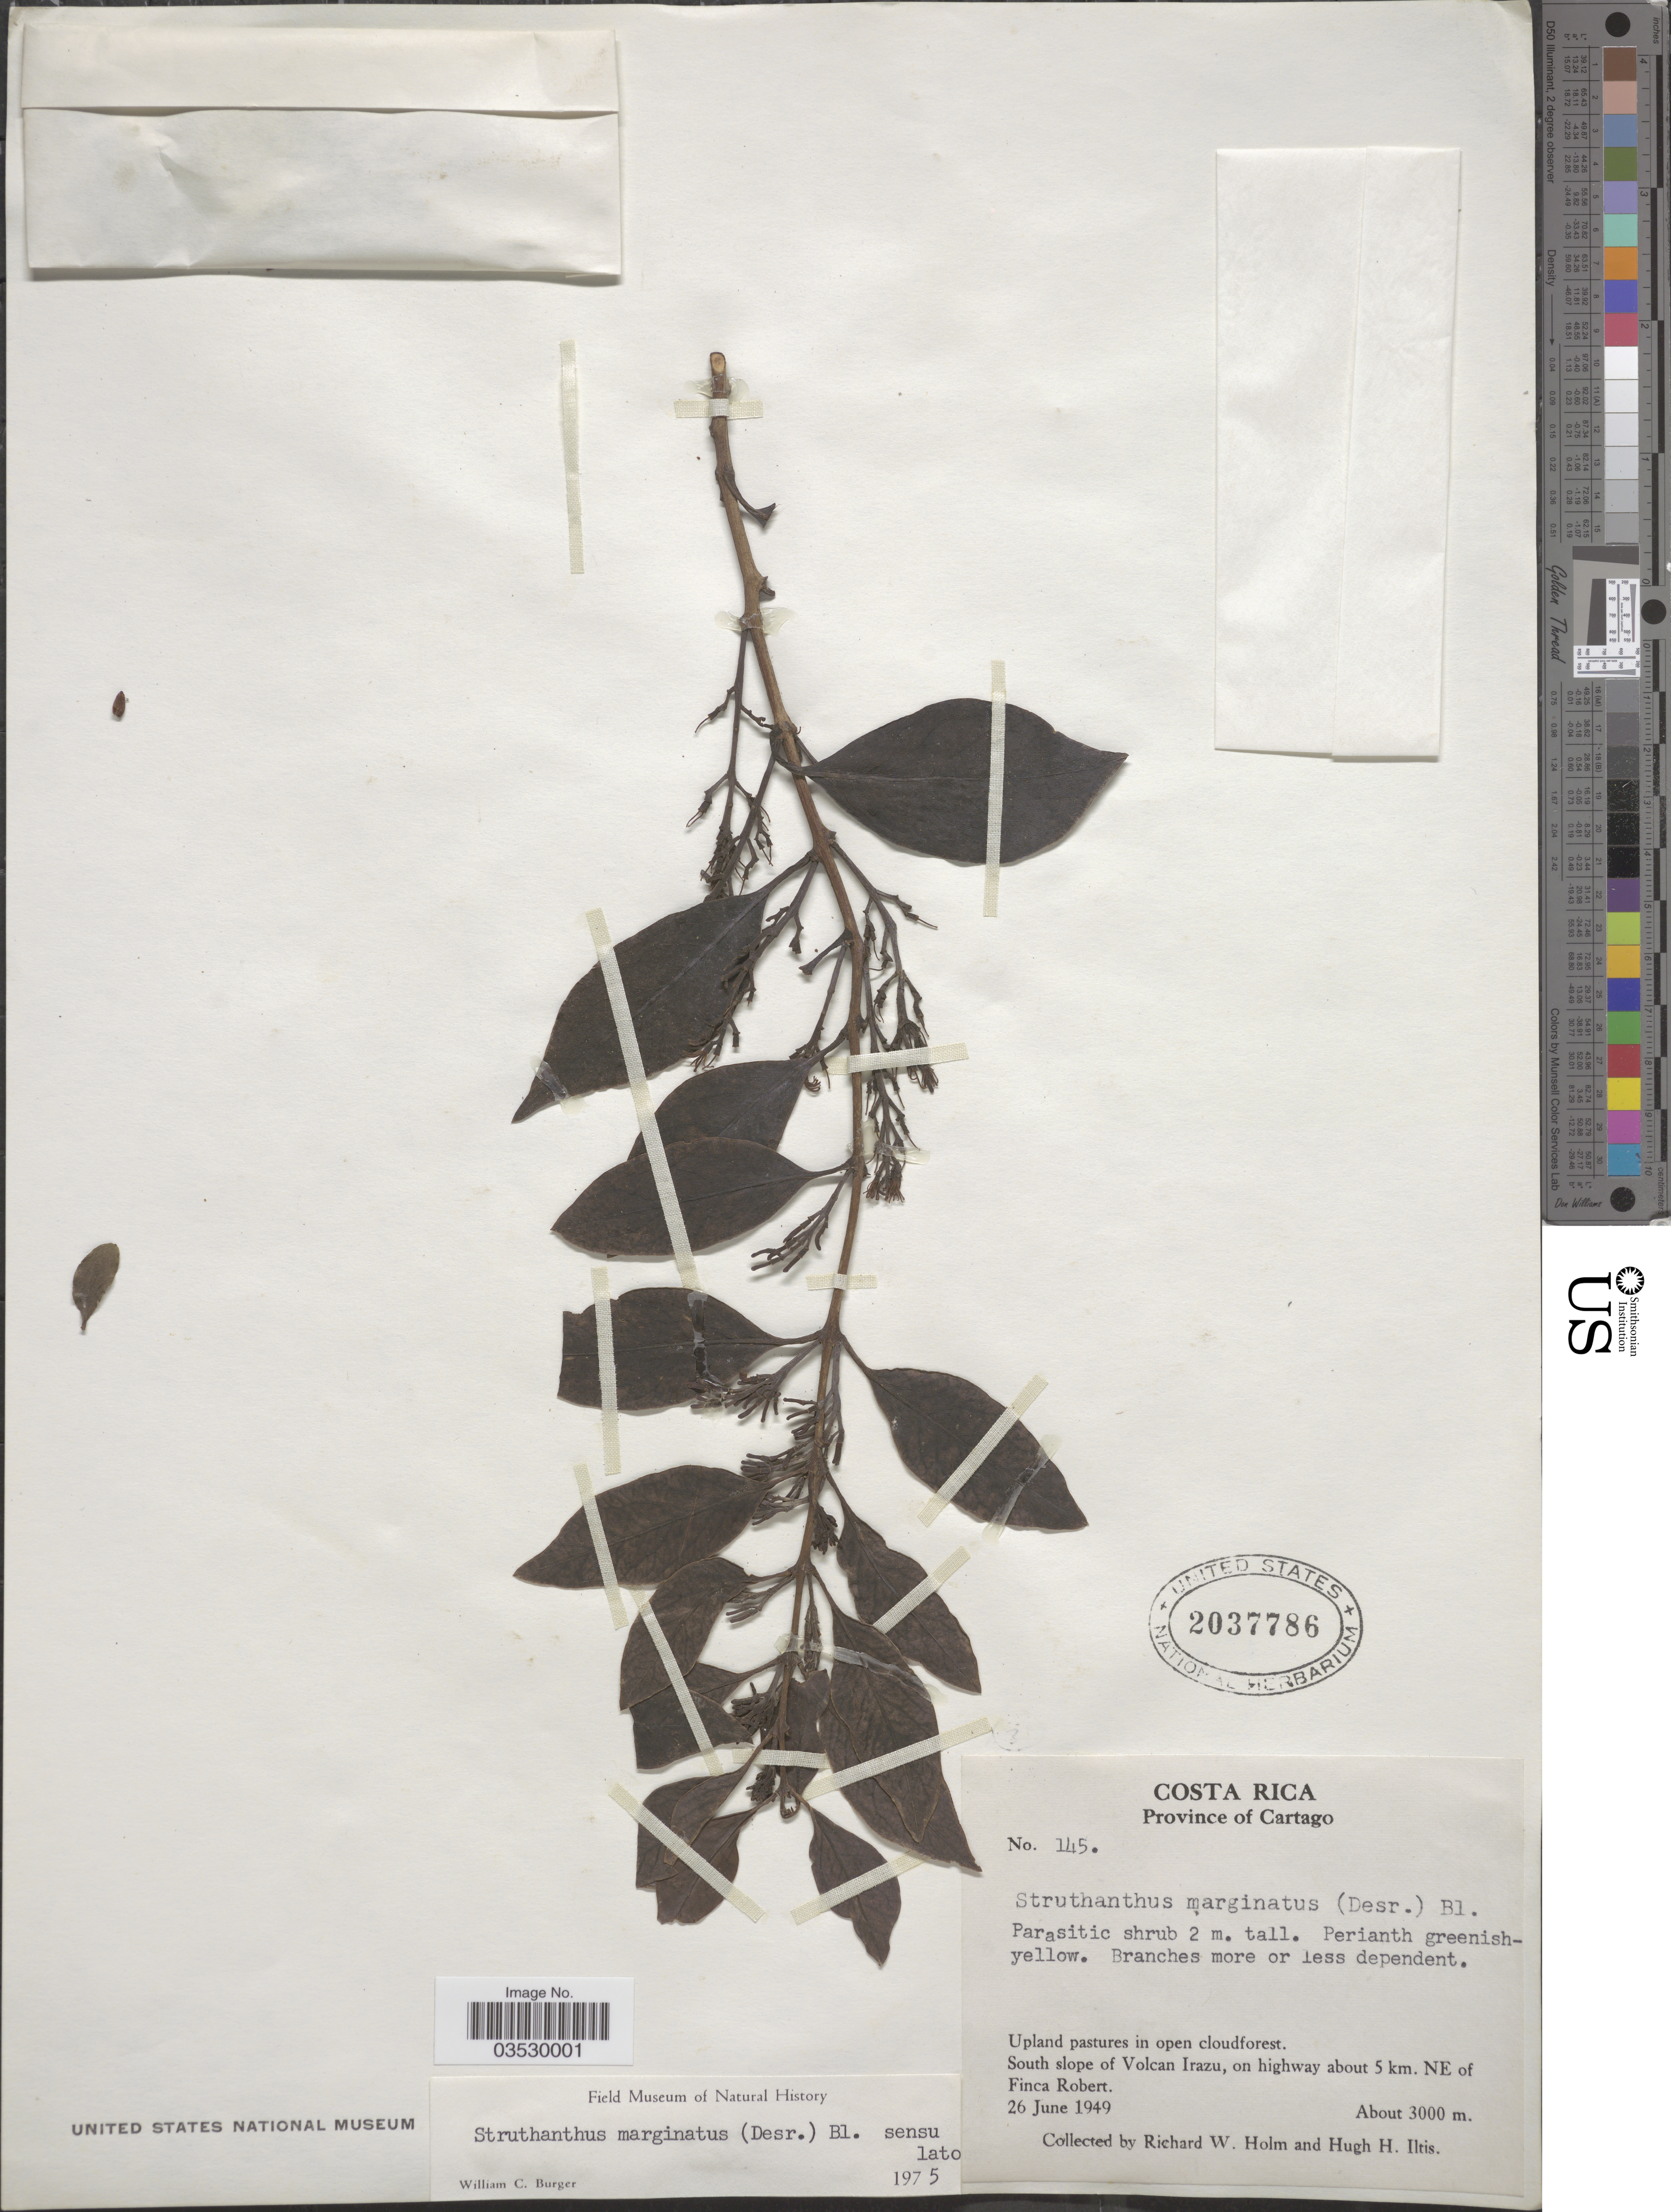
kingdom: Plantae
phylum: Tracheophyta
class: Magnoliopsida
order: Santalales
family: Loranthaceae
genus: Struthanthus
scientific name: Struthanthus marginatus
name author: (Desr.) Blume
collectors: R. W. Holm & H. H. Iltis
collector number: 145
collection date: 1949-06-26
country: Costa Rica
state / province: Cartago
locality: South slope of Volcan Irazu, on highway about 5 km. NE of Finca Robert.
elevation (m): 3000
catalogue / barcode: US 2037786